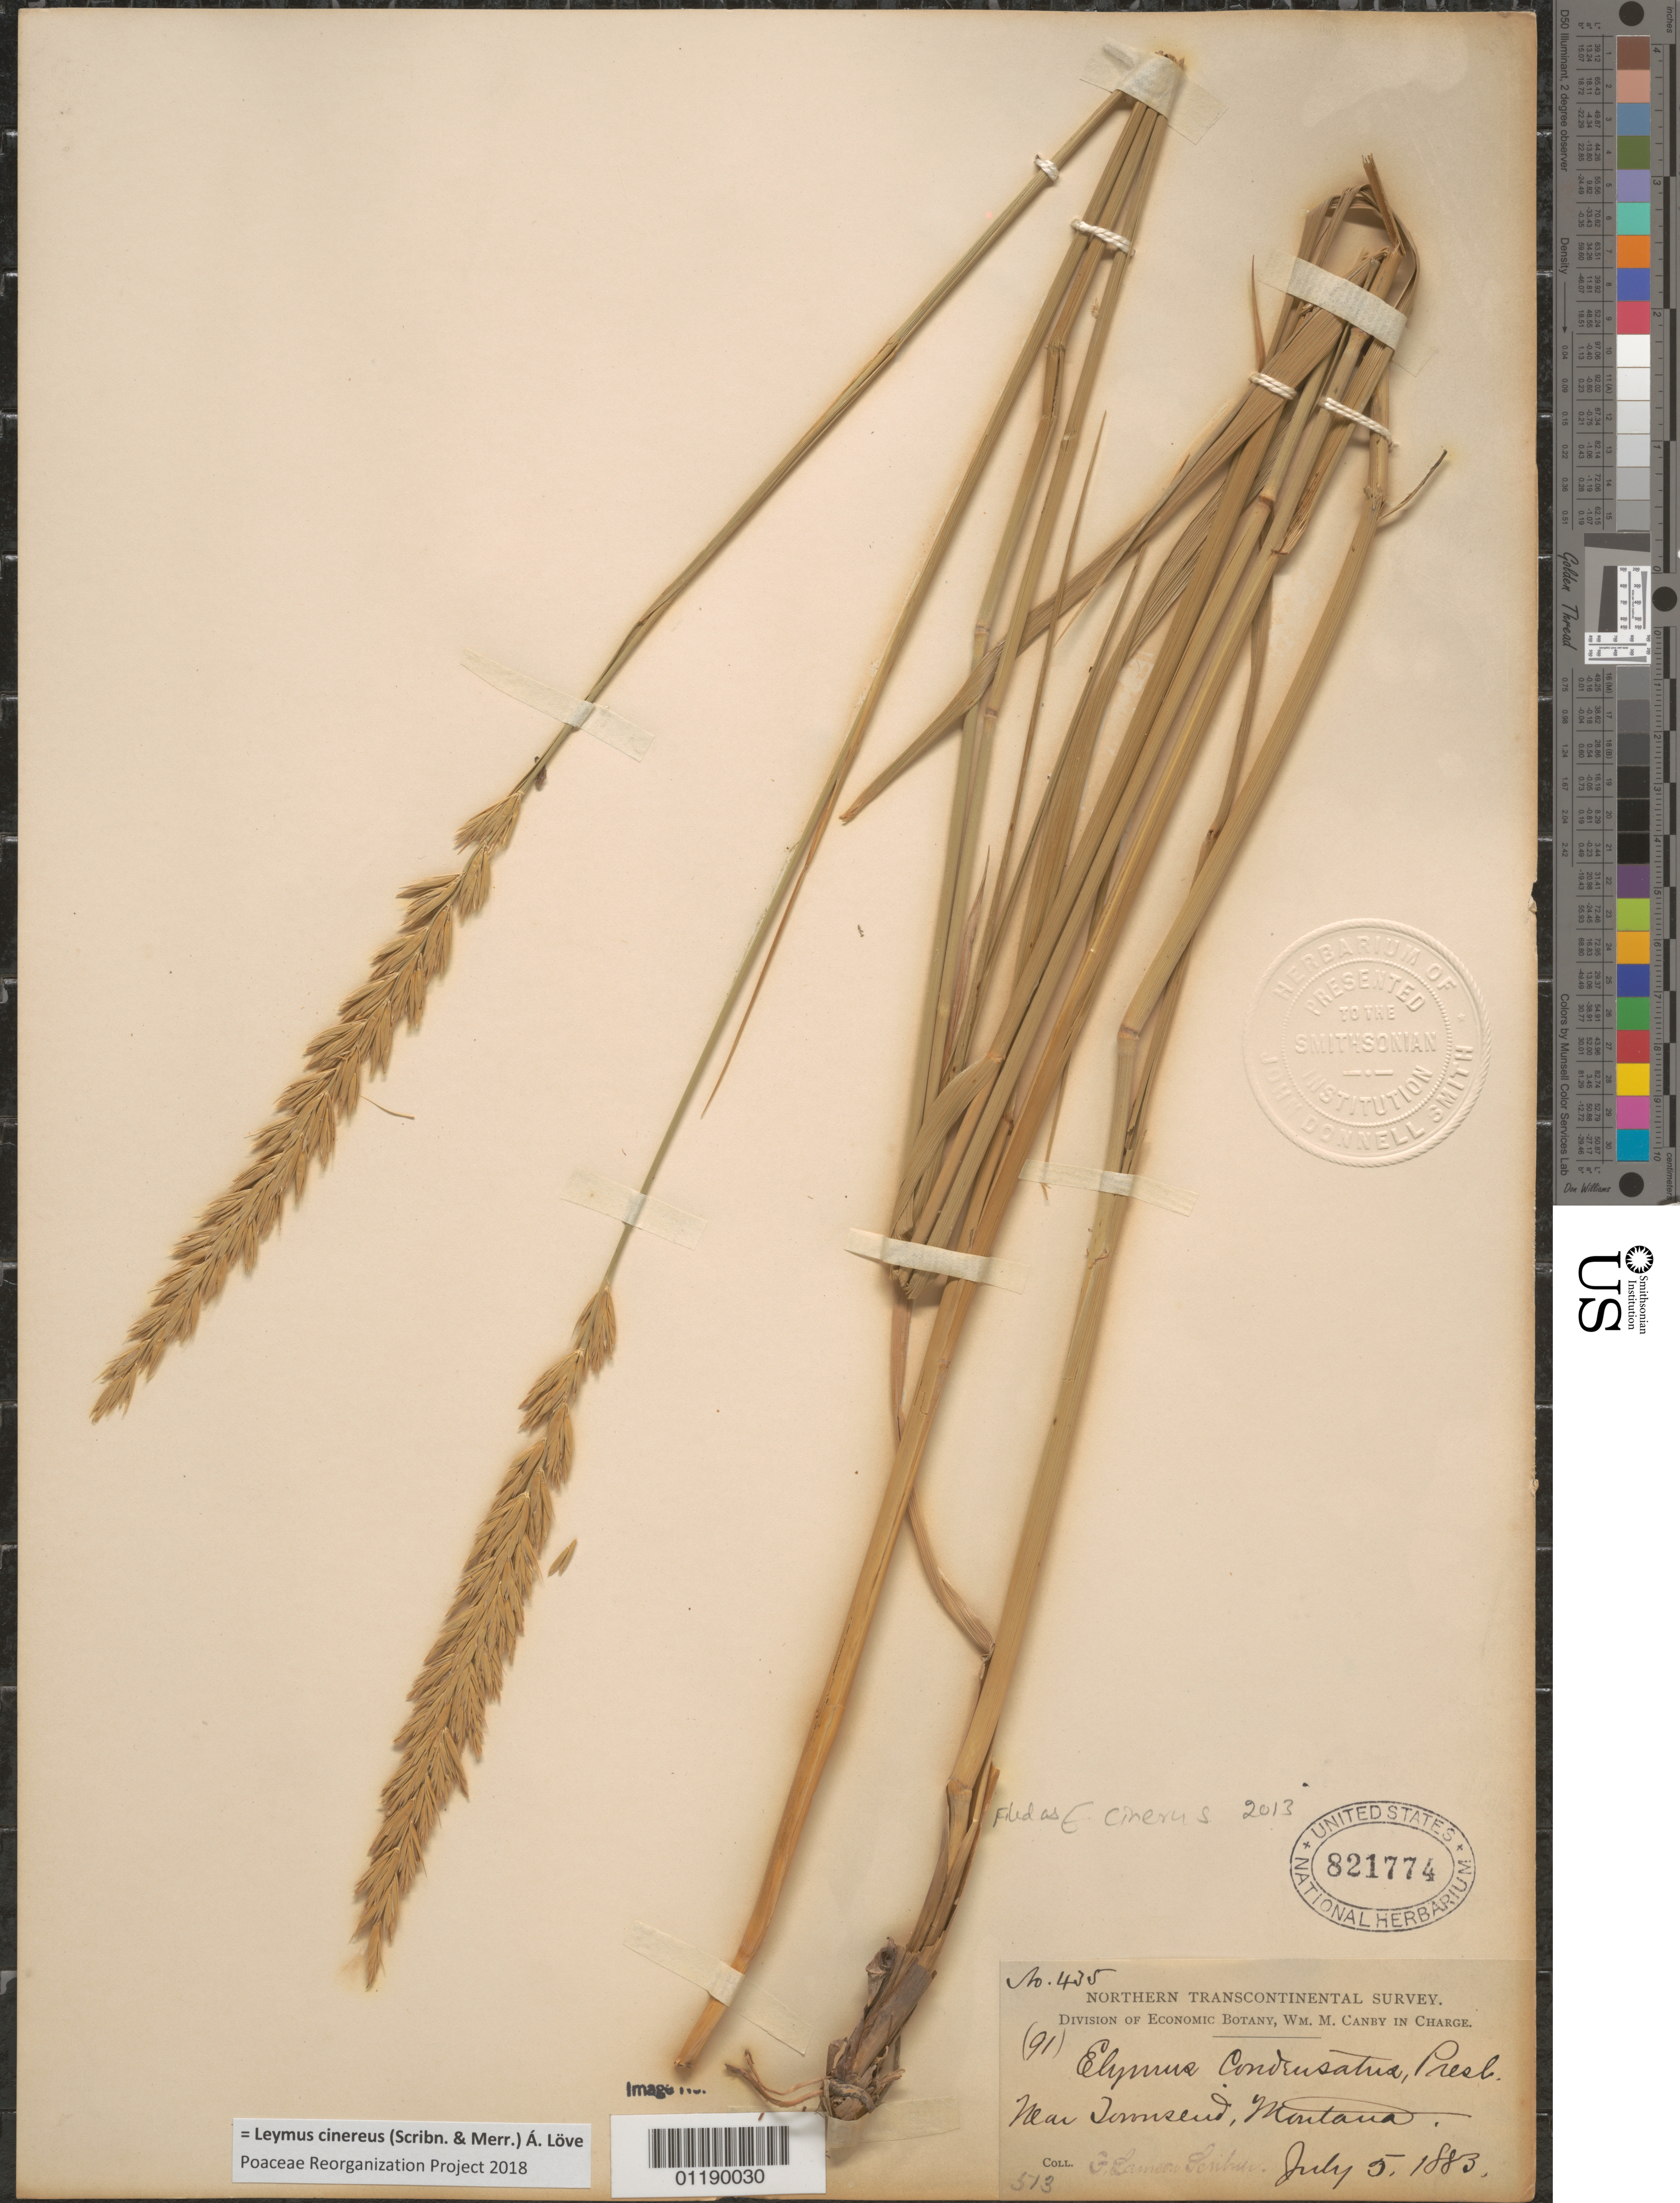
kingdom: Plantae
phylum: Tracheophyta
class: Liliopsida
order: Poales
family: Poaceae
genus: Leymus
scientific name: Leymus cinereus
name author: (Scribn. & Merr.) Á. Löve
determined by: Poaceae Reorganization Project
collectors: F. L. Scribner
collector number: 435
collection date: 1883-07-05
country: United States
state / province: Montana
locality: near Townsend.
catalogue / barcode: US 821774